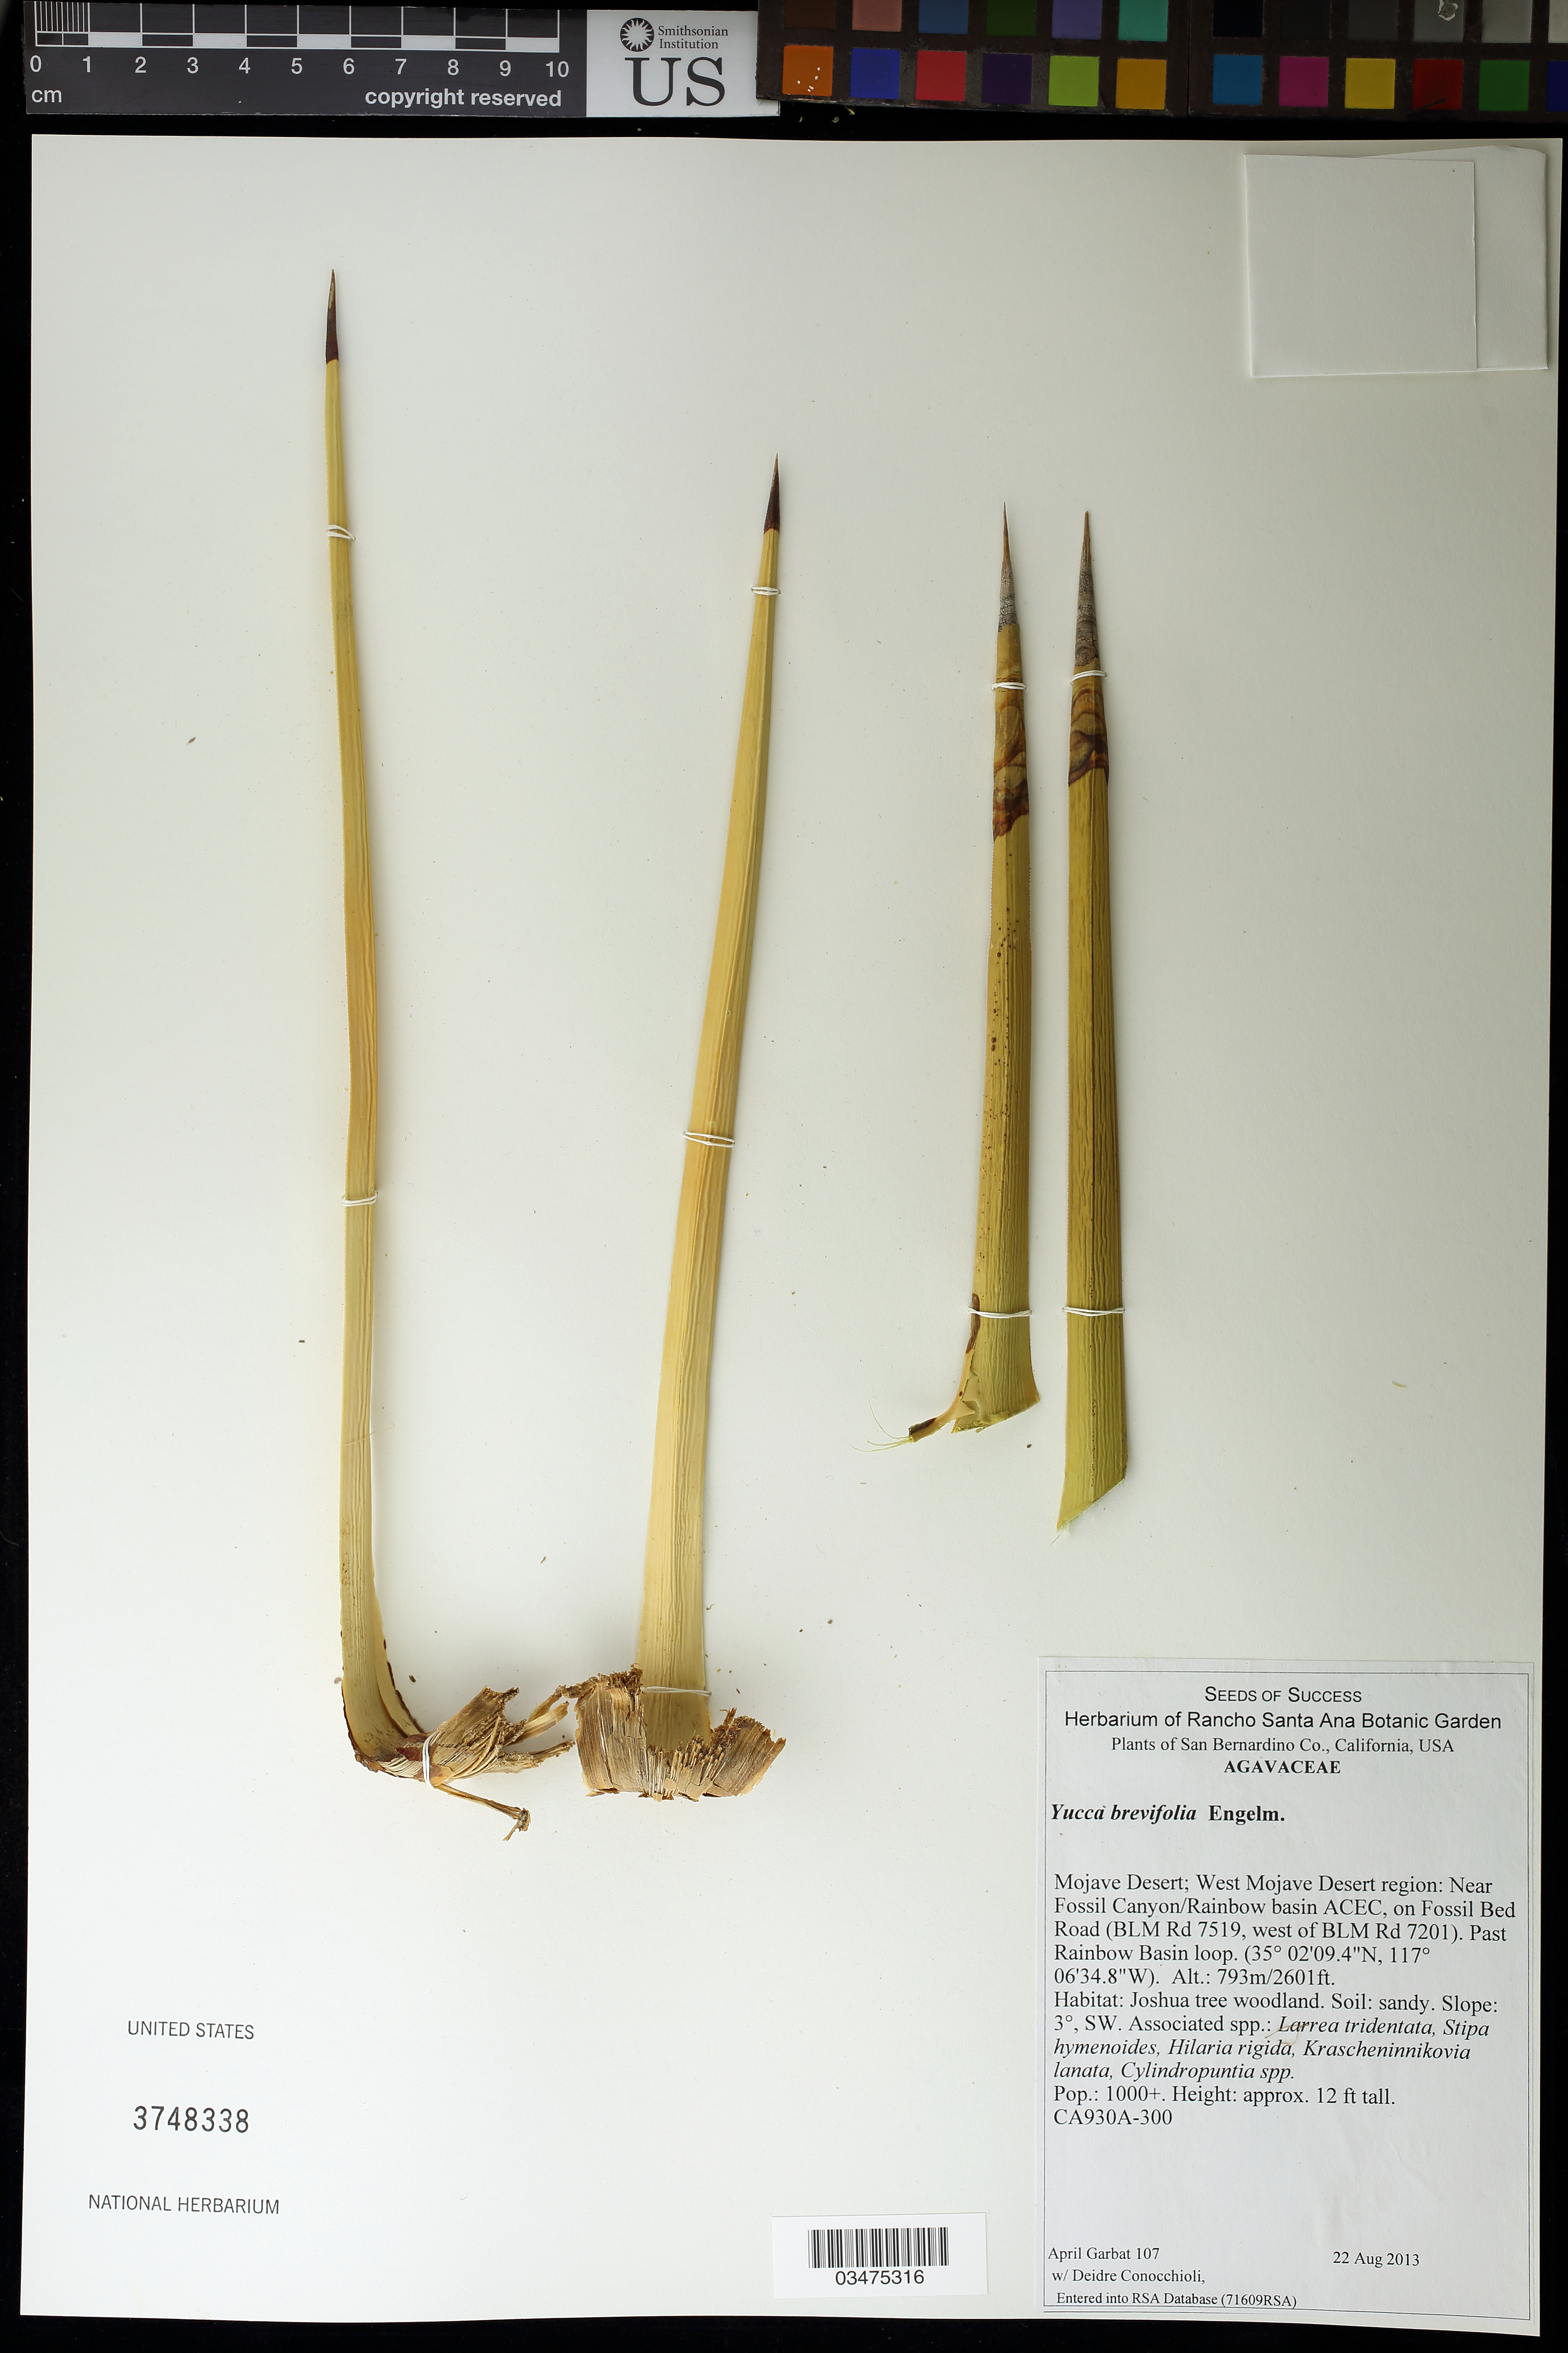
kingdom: Plantae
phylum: Tracheophyta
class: Liliopsida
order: Asparagales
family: Asparagaceae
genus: Yucca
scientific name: Yucca brevifolia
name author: Englem.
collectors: A. Garbat & D. Conocchioli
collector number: CA930A-300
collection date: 2013-08-22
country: United States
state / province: California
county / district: San Bernardino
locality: Near Fossil Canyon/Rainbow basin ACEC, on Fossil Bed Rd, past Rainbow Basin Loop.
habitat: Joshua tree woodland. Soil: sandy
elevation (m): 793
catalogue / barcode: US 3748338